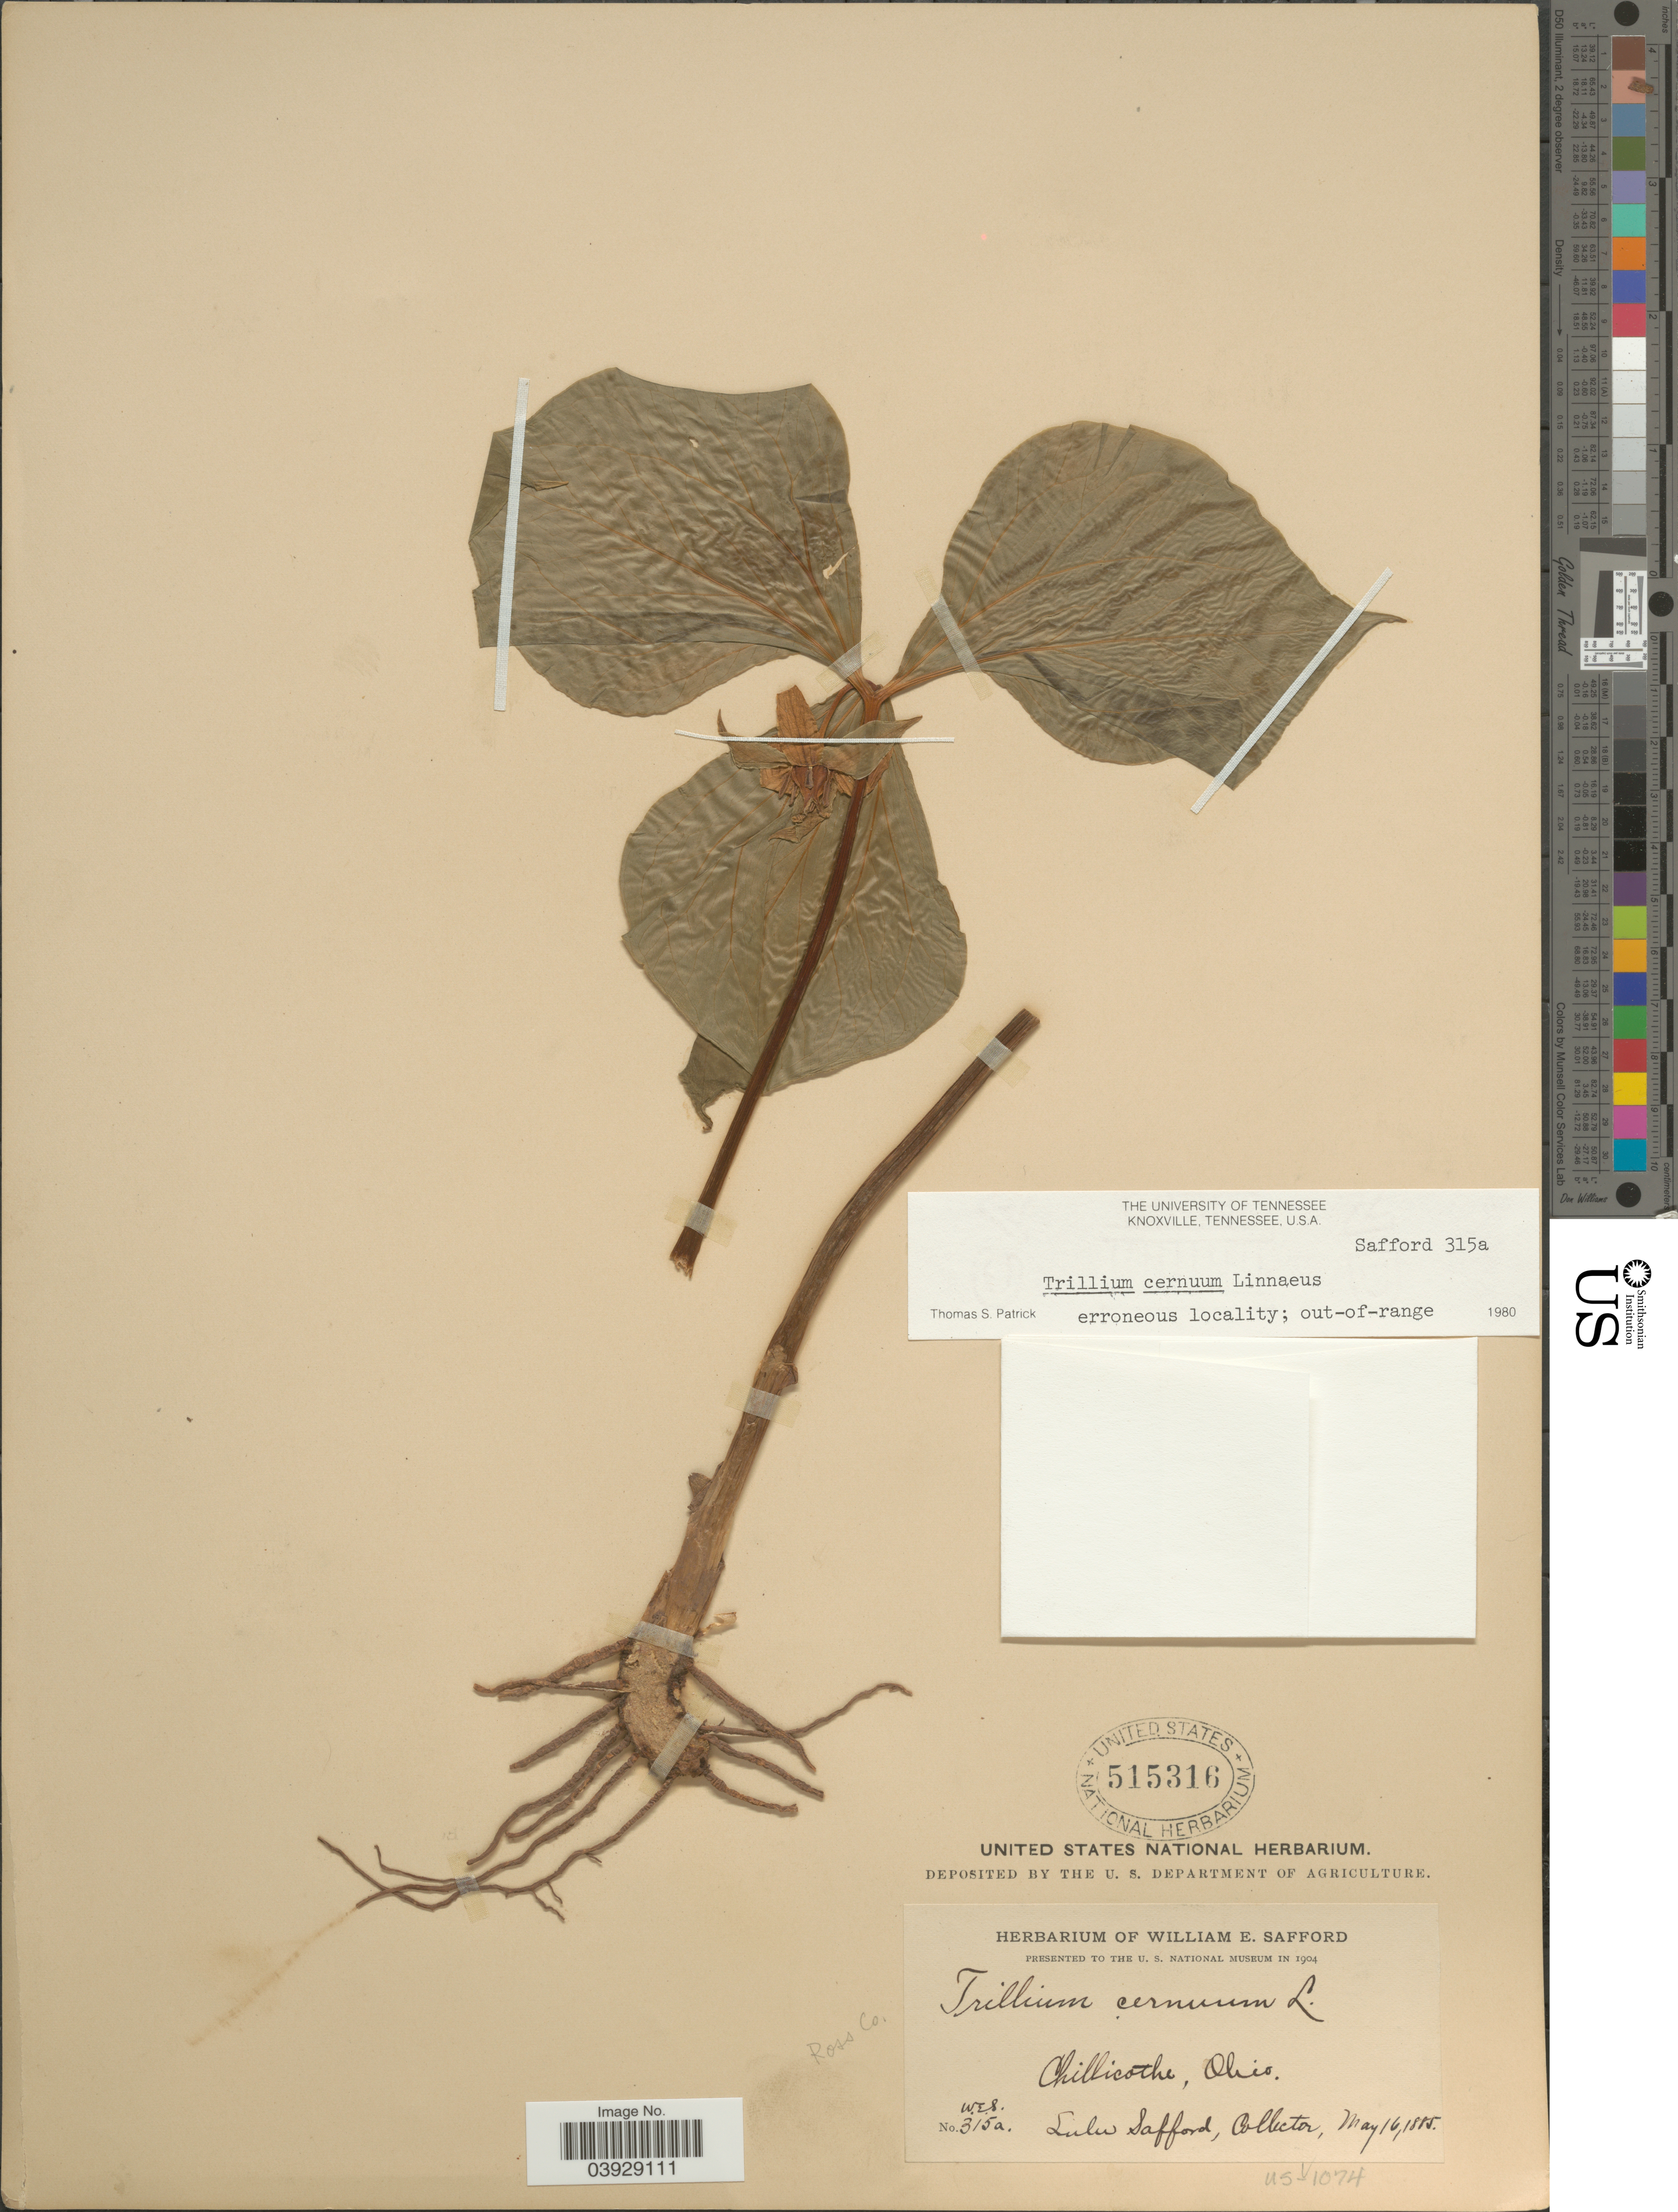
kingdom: Plantae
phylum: Tracheophyta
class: Liliopsida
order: Liliales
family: Melanthiaceae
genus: Trillium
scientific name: Trillium cernuum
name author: L.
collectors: L. Safford & W. E. Safford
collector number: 315a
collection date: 1885-05-16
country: United States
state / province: Ohio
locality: Chillicothe. Ross Co.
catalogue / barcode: US 515316